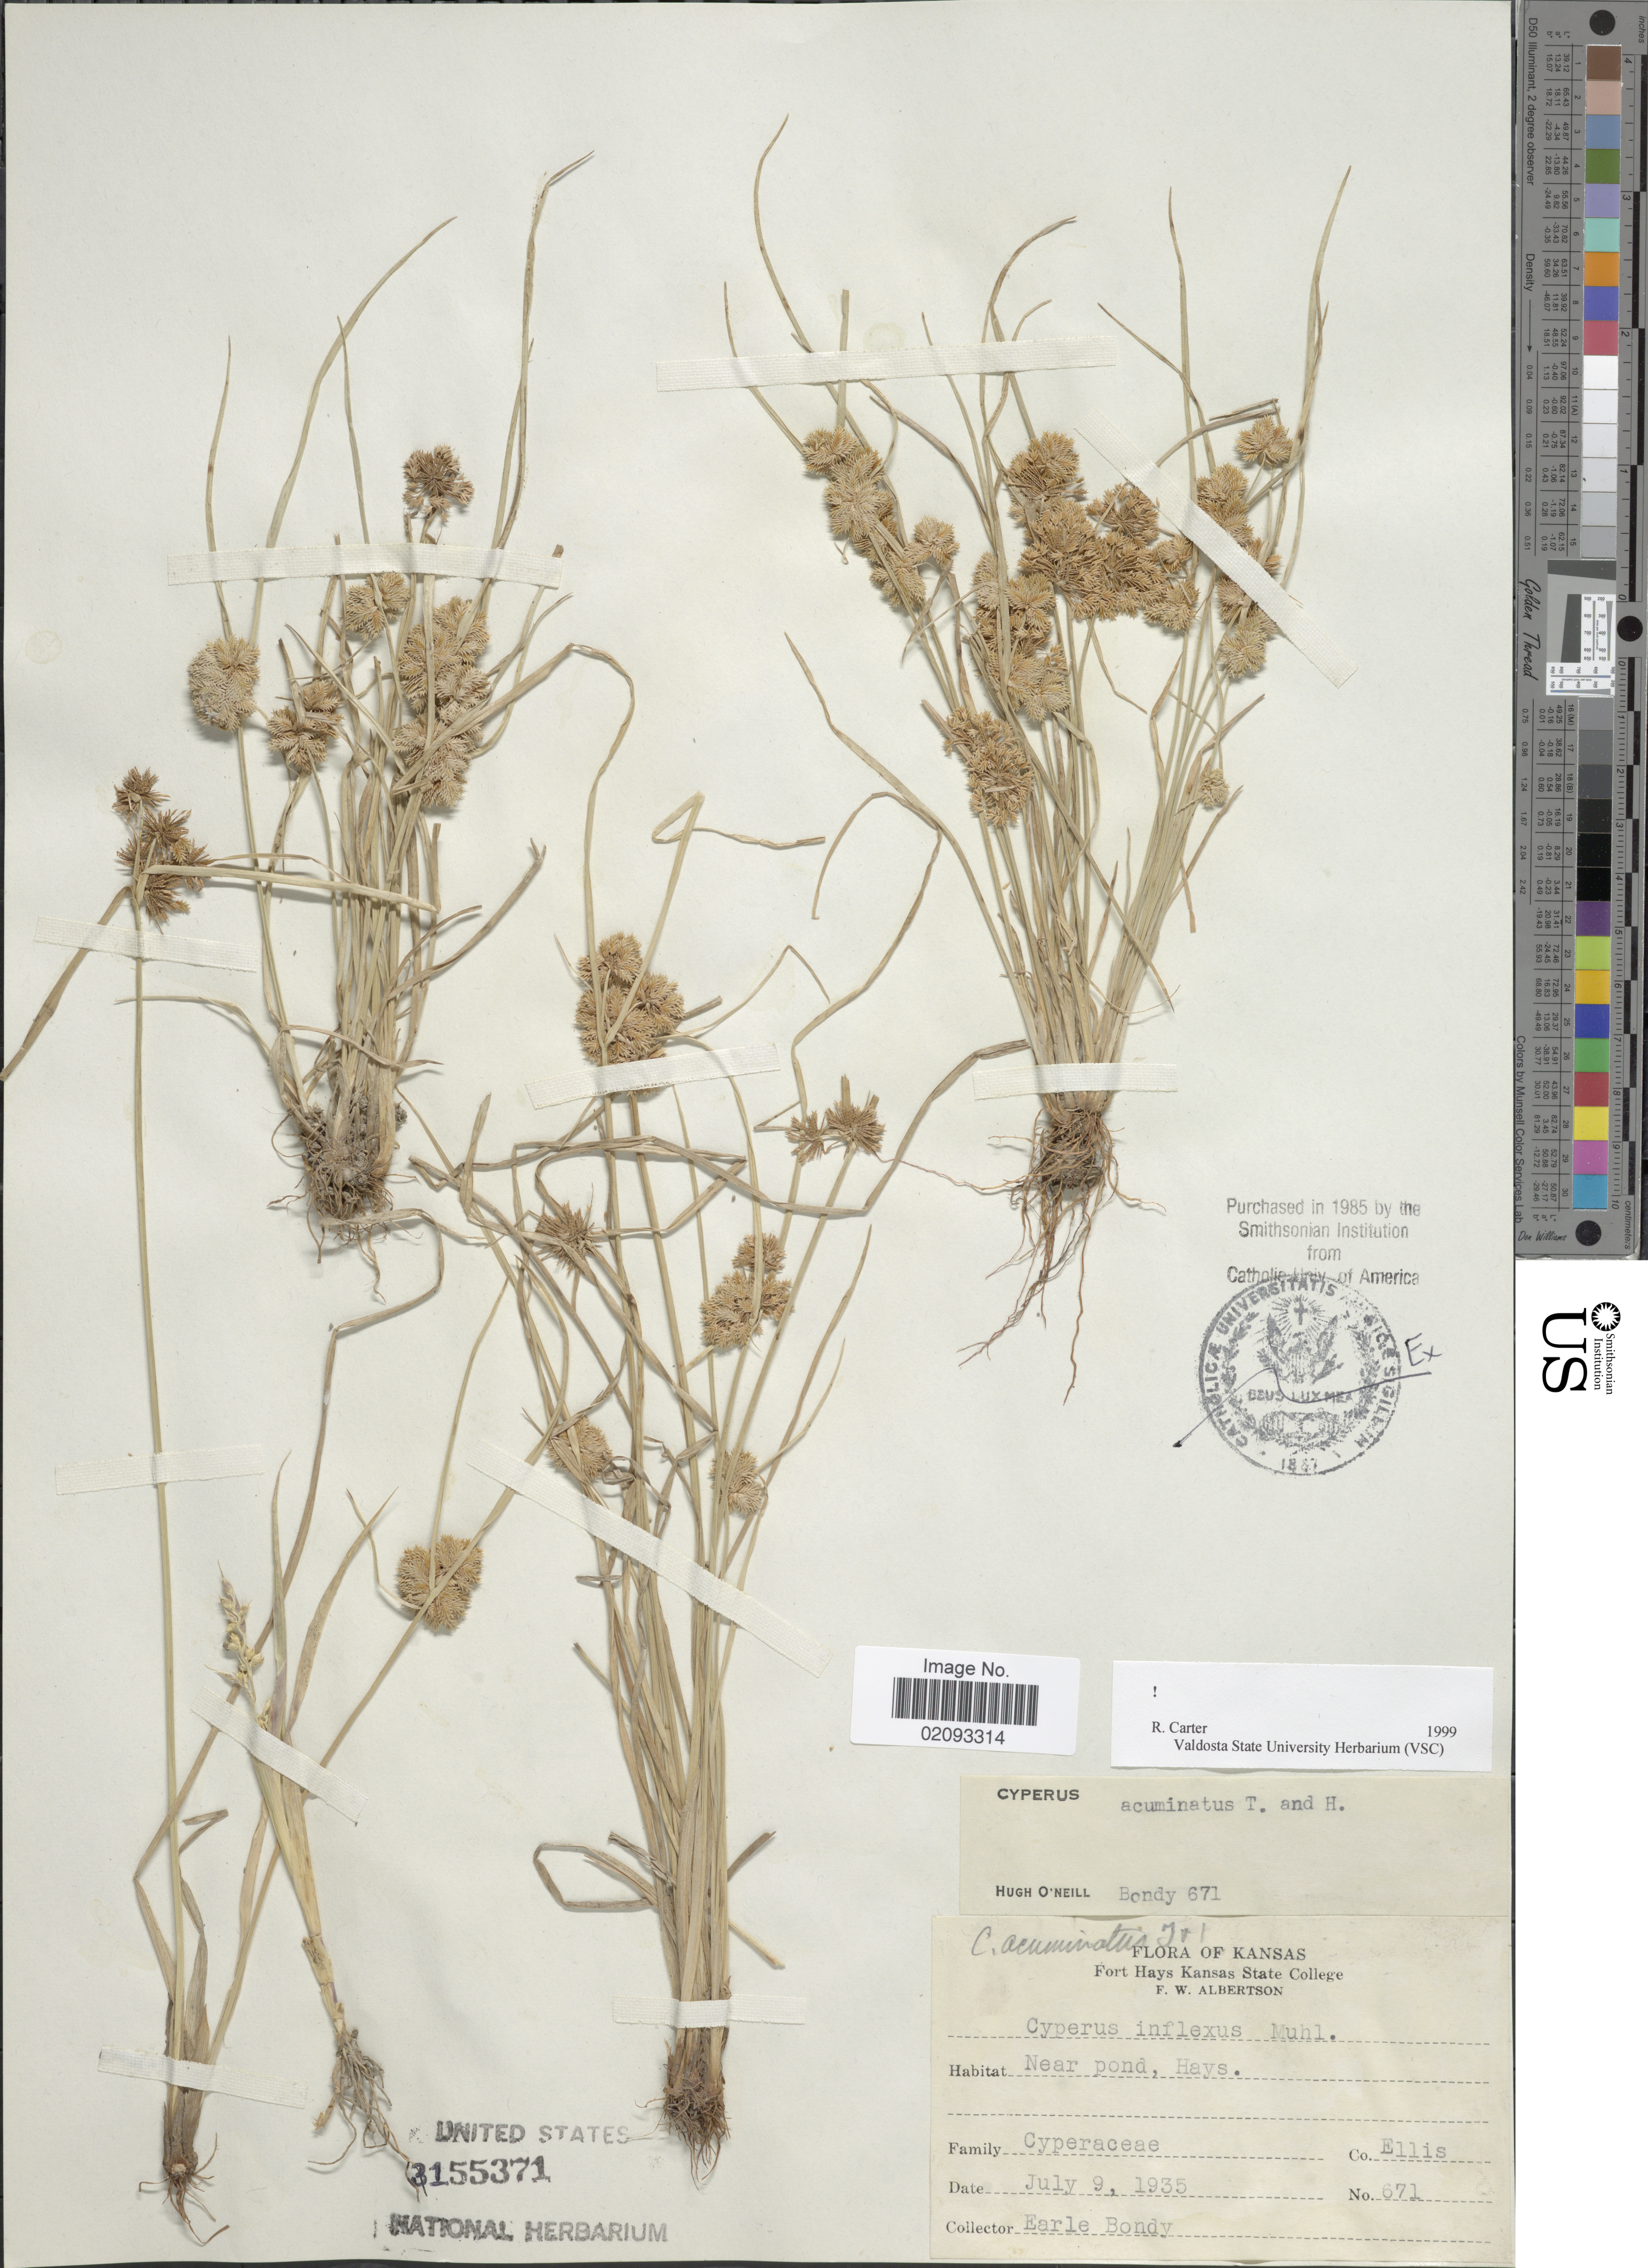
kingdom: Plantae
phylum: Tracheophyta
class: Liliopsida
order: Poales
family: Cyperaceae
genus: Cyperus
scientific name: Cyperus acuminatus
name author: Torr. & Hook.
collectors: E. Bondy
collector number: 671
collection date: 1935-07-09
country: United States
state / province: Kansas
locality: Near pond, Hays. Co. Ellis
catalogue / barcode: US 3155371